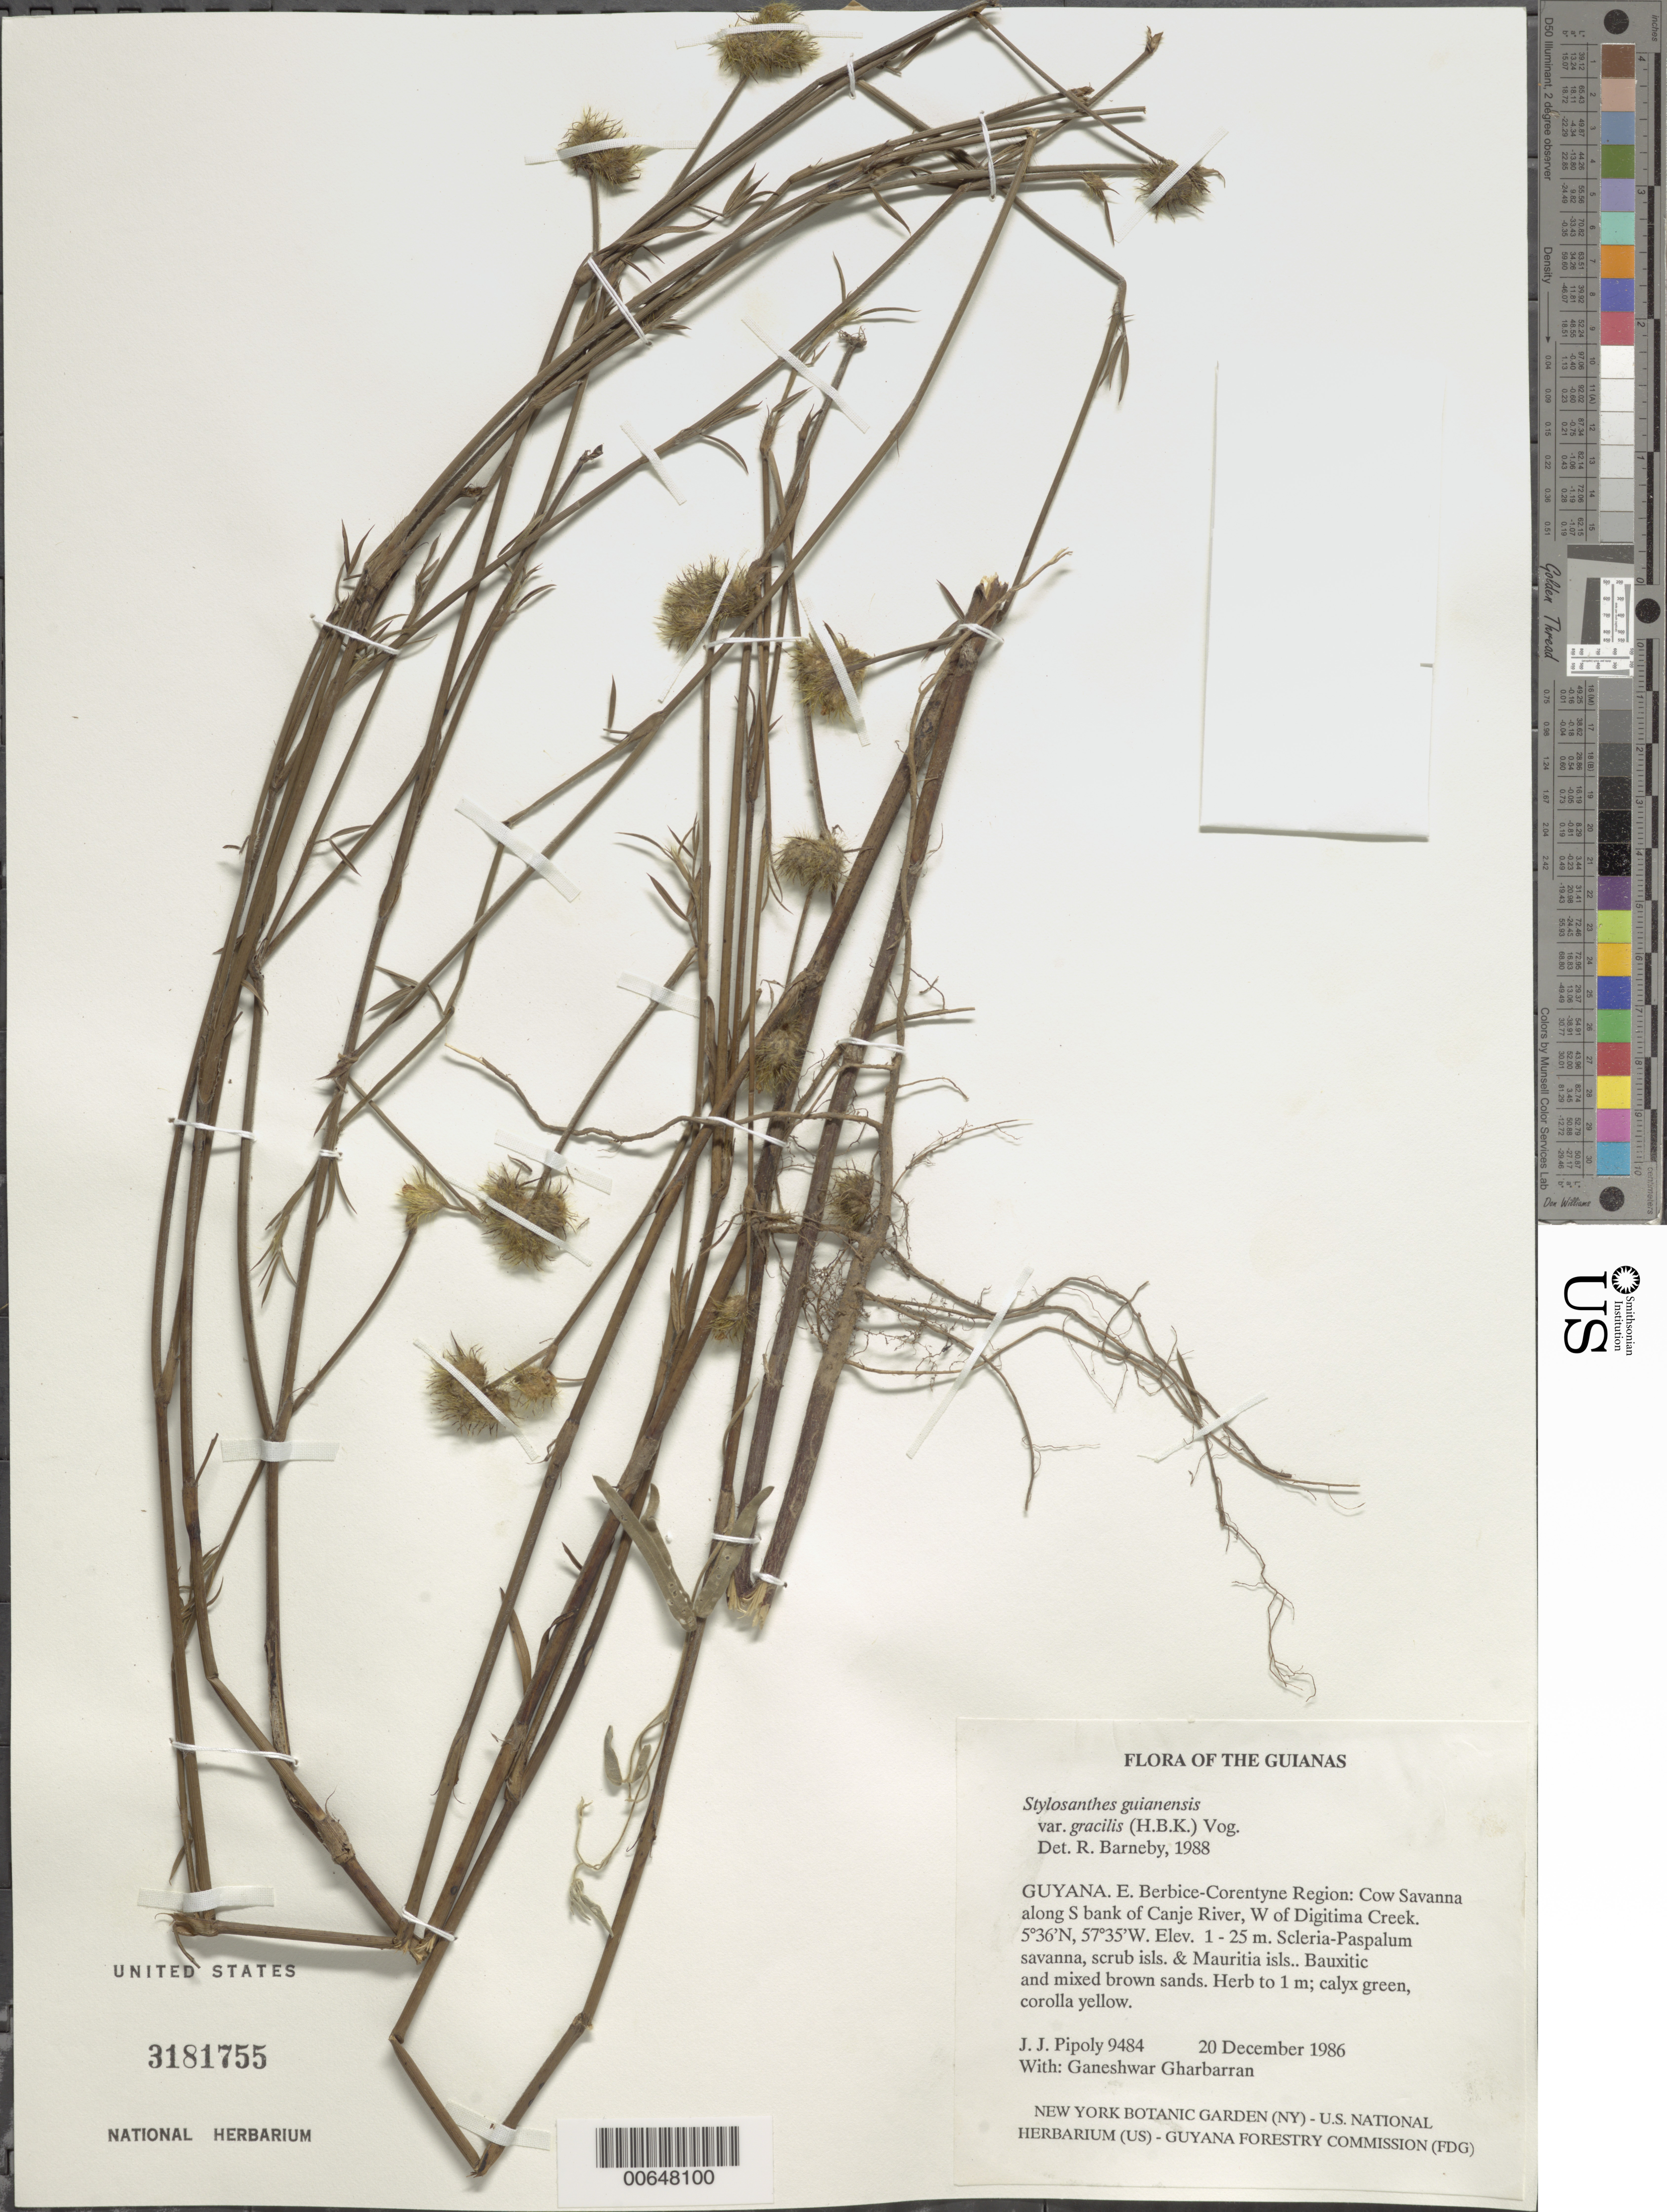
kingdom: Plantae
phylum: Tracheophyta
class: Magnoliopsida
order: Fabales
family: Fabaceae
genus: Stylosanthes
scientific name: Stylosanthes guianensis var. gracilis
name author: (Kunth) Vogel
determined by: Barneby, Rupert C., (NY)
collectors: J. J. Pipoly & G. Gharbarran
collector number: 9484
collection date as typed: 20 December 1986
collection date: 1986-12-20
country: Guyana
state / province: E. Berbice-Corentyne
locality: Cow savanna, along S bank of Canje River, W of Digitima Creek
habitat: Scleria-Paspalum savanna, scrub isls. & Mauritia isls. Bauxitic and mixed brown sands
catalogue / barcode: US 3181755